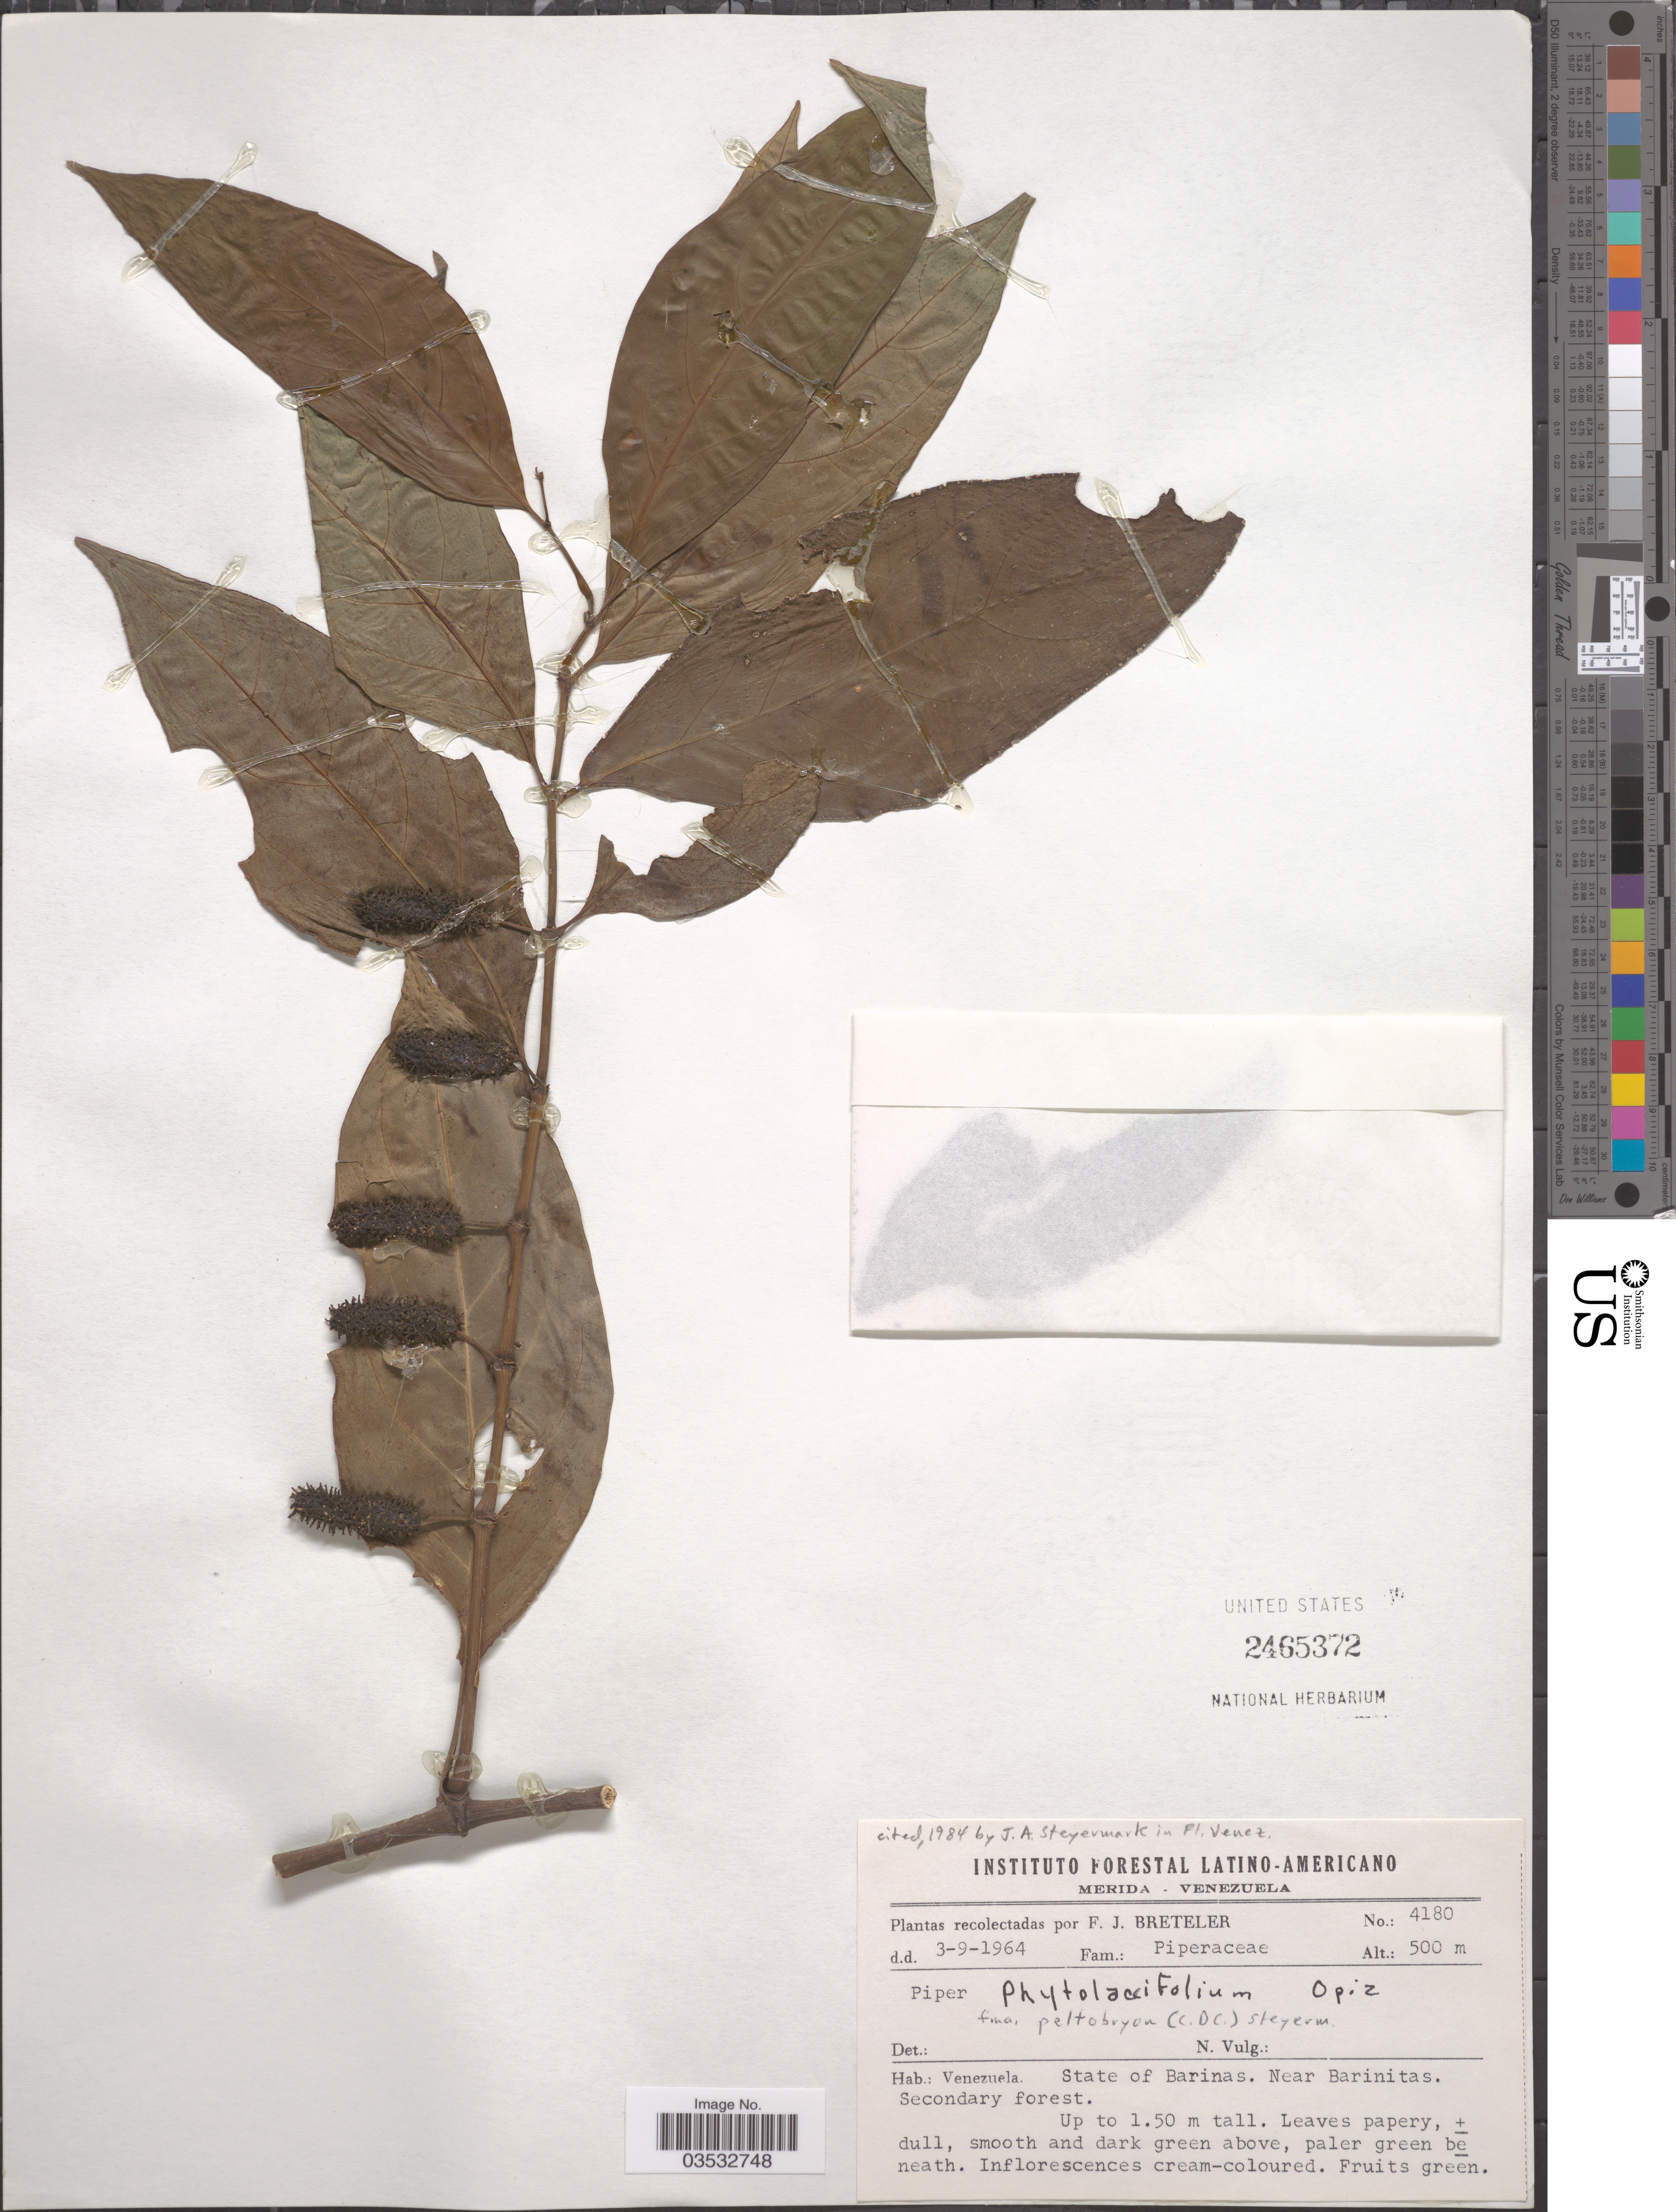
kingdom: Plantae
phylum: Tracheophyta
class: Magnoliopsida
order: Piperales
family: Piperaceae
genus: Piper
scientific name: Piper phytolaccifolium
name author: Opiz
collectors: F. J. Breteler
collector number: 4180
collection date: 1964-09-03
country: Venezuela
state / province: Barinas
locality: Near Barinitas.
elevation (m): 500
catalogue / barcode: US 2465372